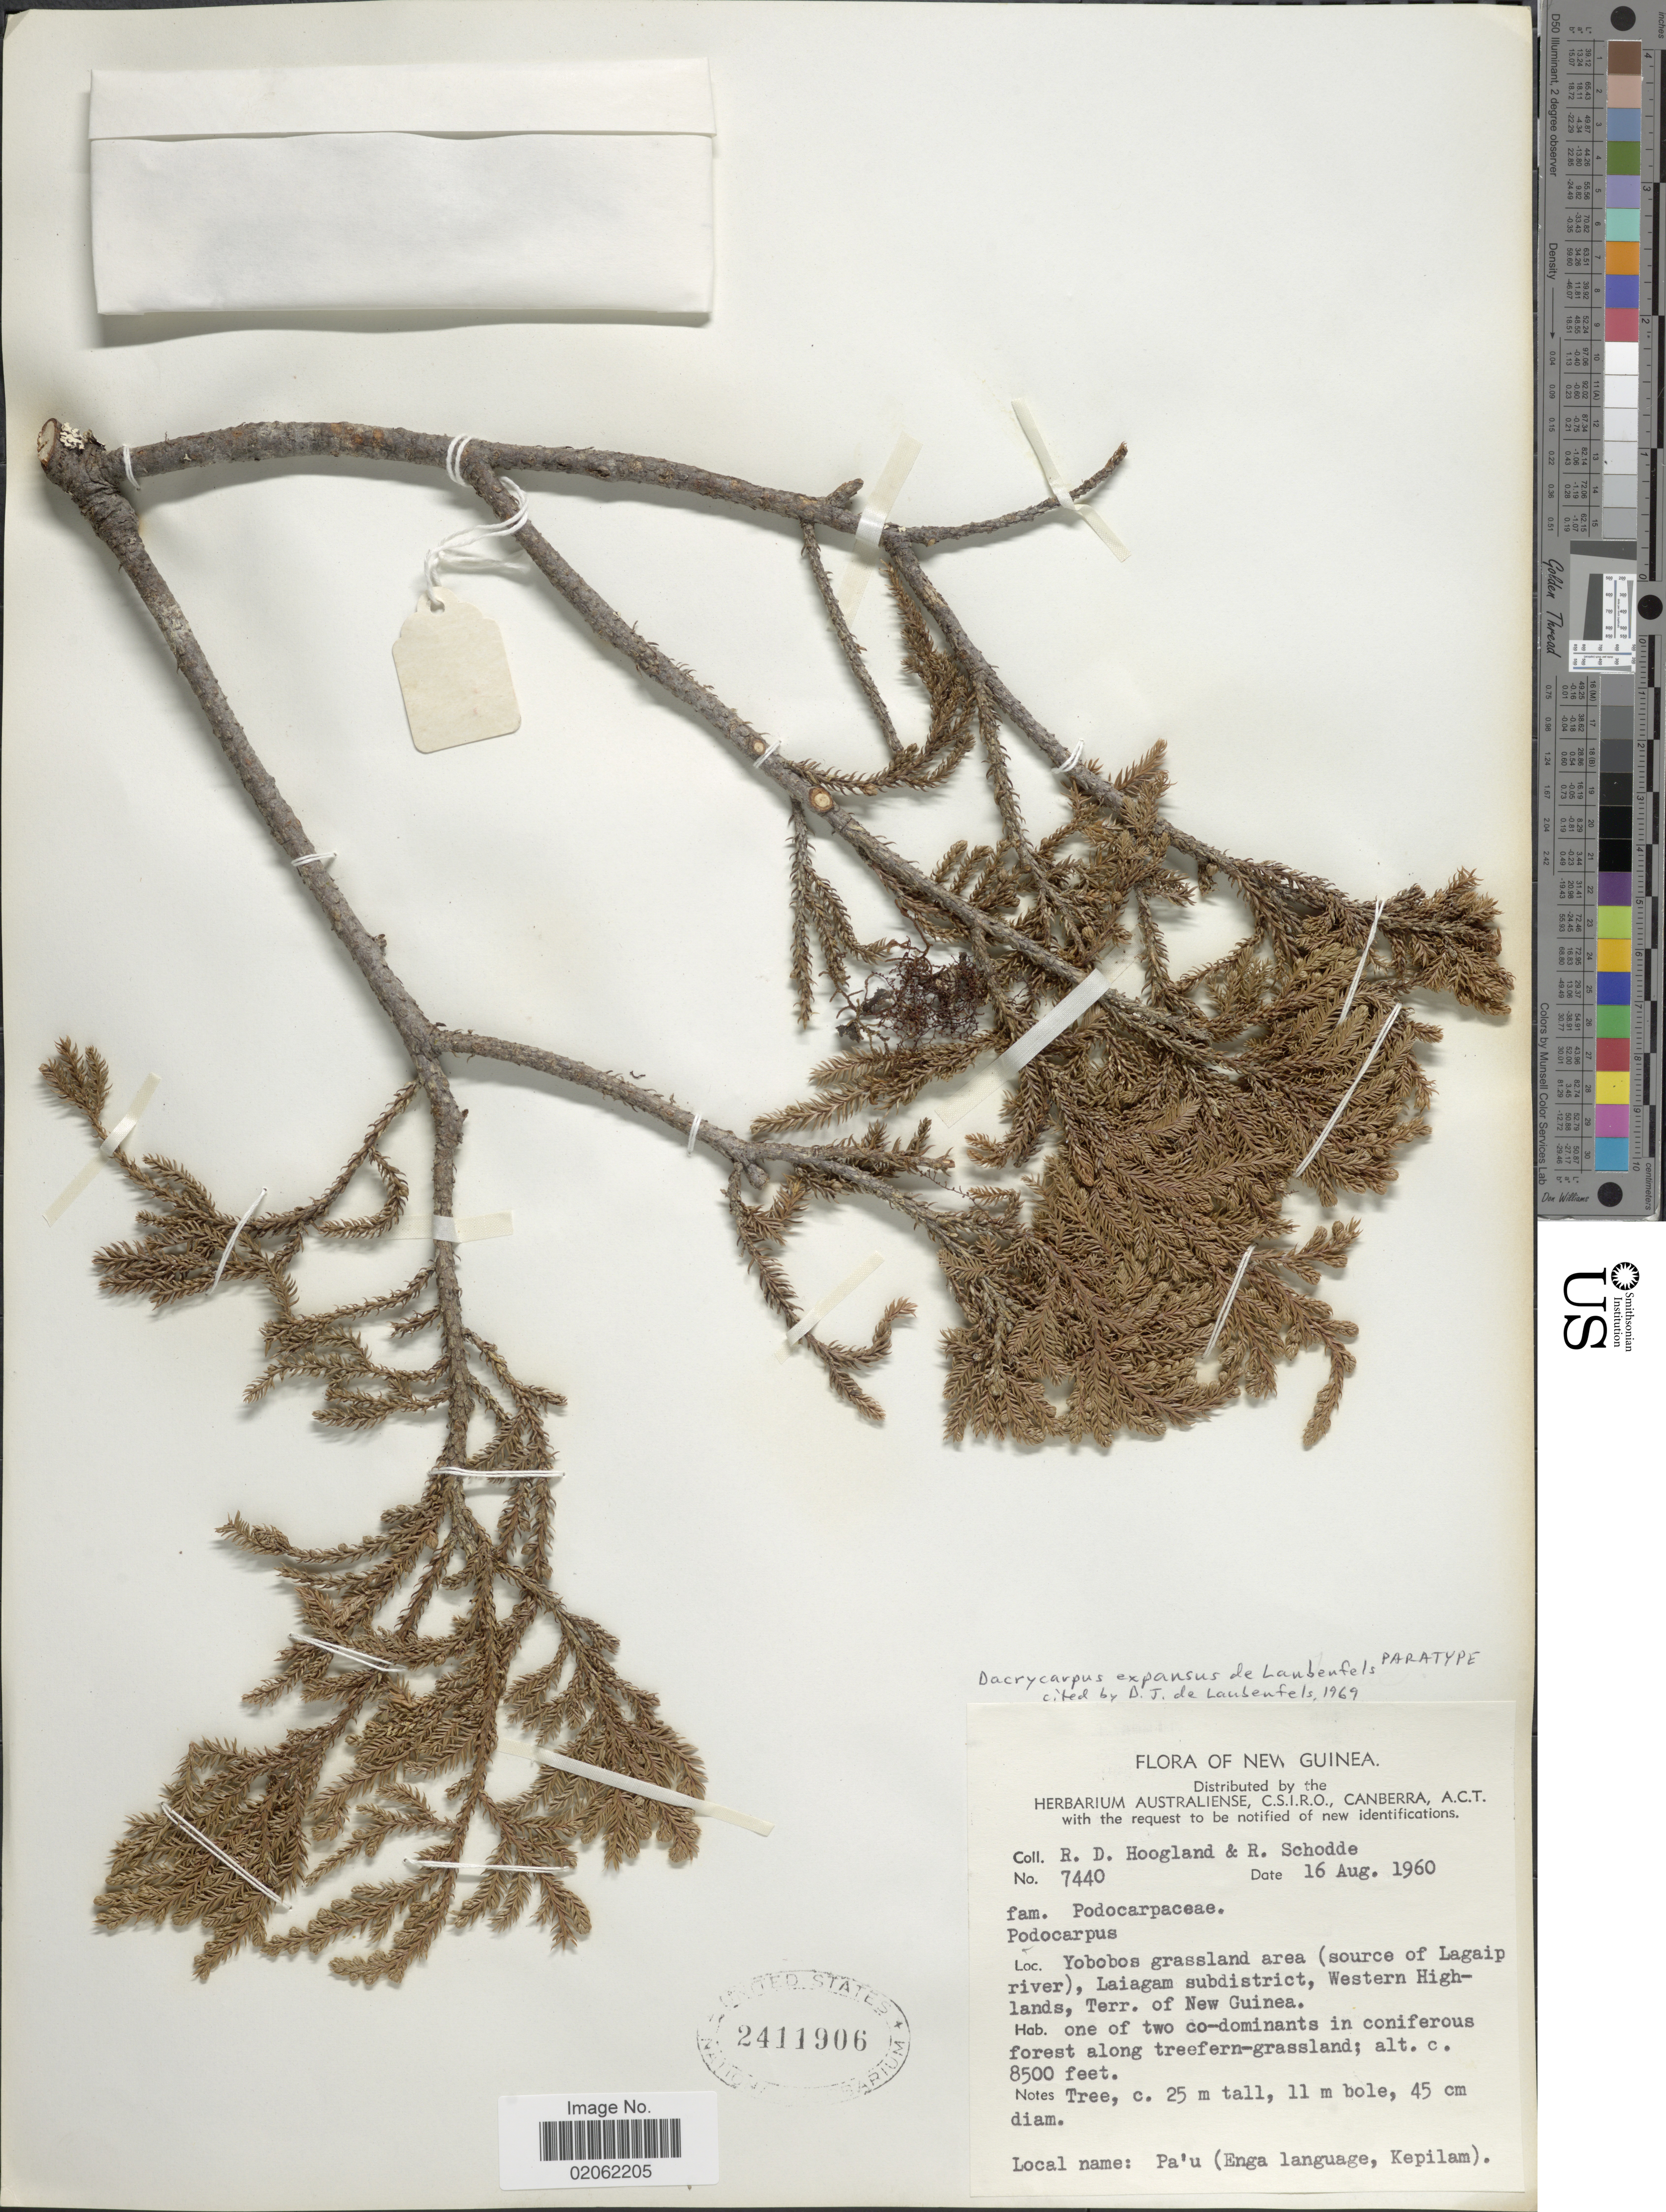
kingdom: Plantae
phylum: Tracheophyta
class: Pinopsida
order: Pinales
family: Podocarpaceae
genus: Dacrycarpus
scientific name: Dacrycarpus expansus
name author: de Laub.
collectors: R. D. Hoogland & R. Schodde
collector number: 7440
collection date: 1960-08-16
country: Papua New Guinea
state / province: Western Highlands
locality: Yobobos grassland area (source of Lagaip river), Laiagam subdistrict, Western Highlands, terr of New Guinea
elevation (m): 2591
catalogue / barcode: US 2411906